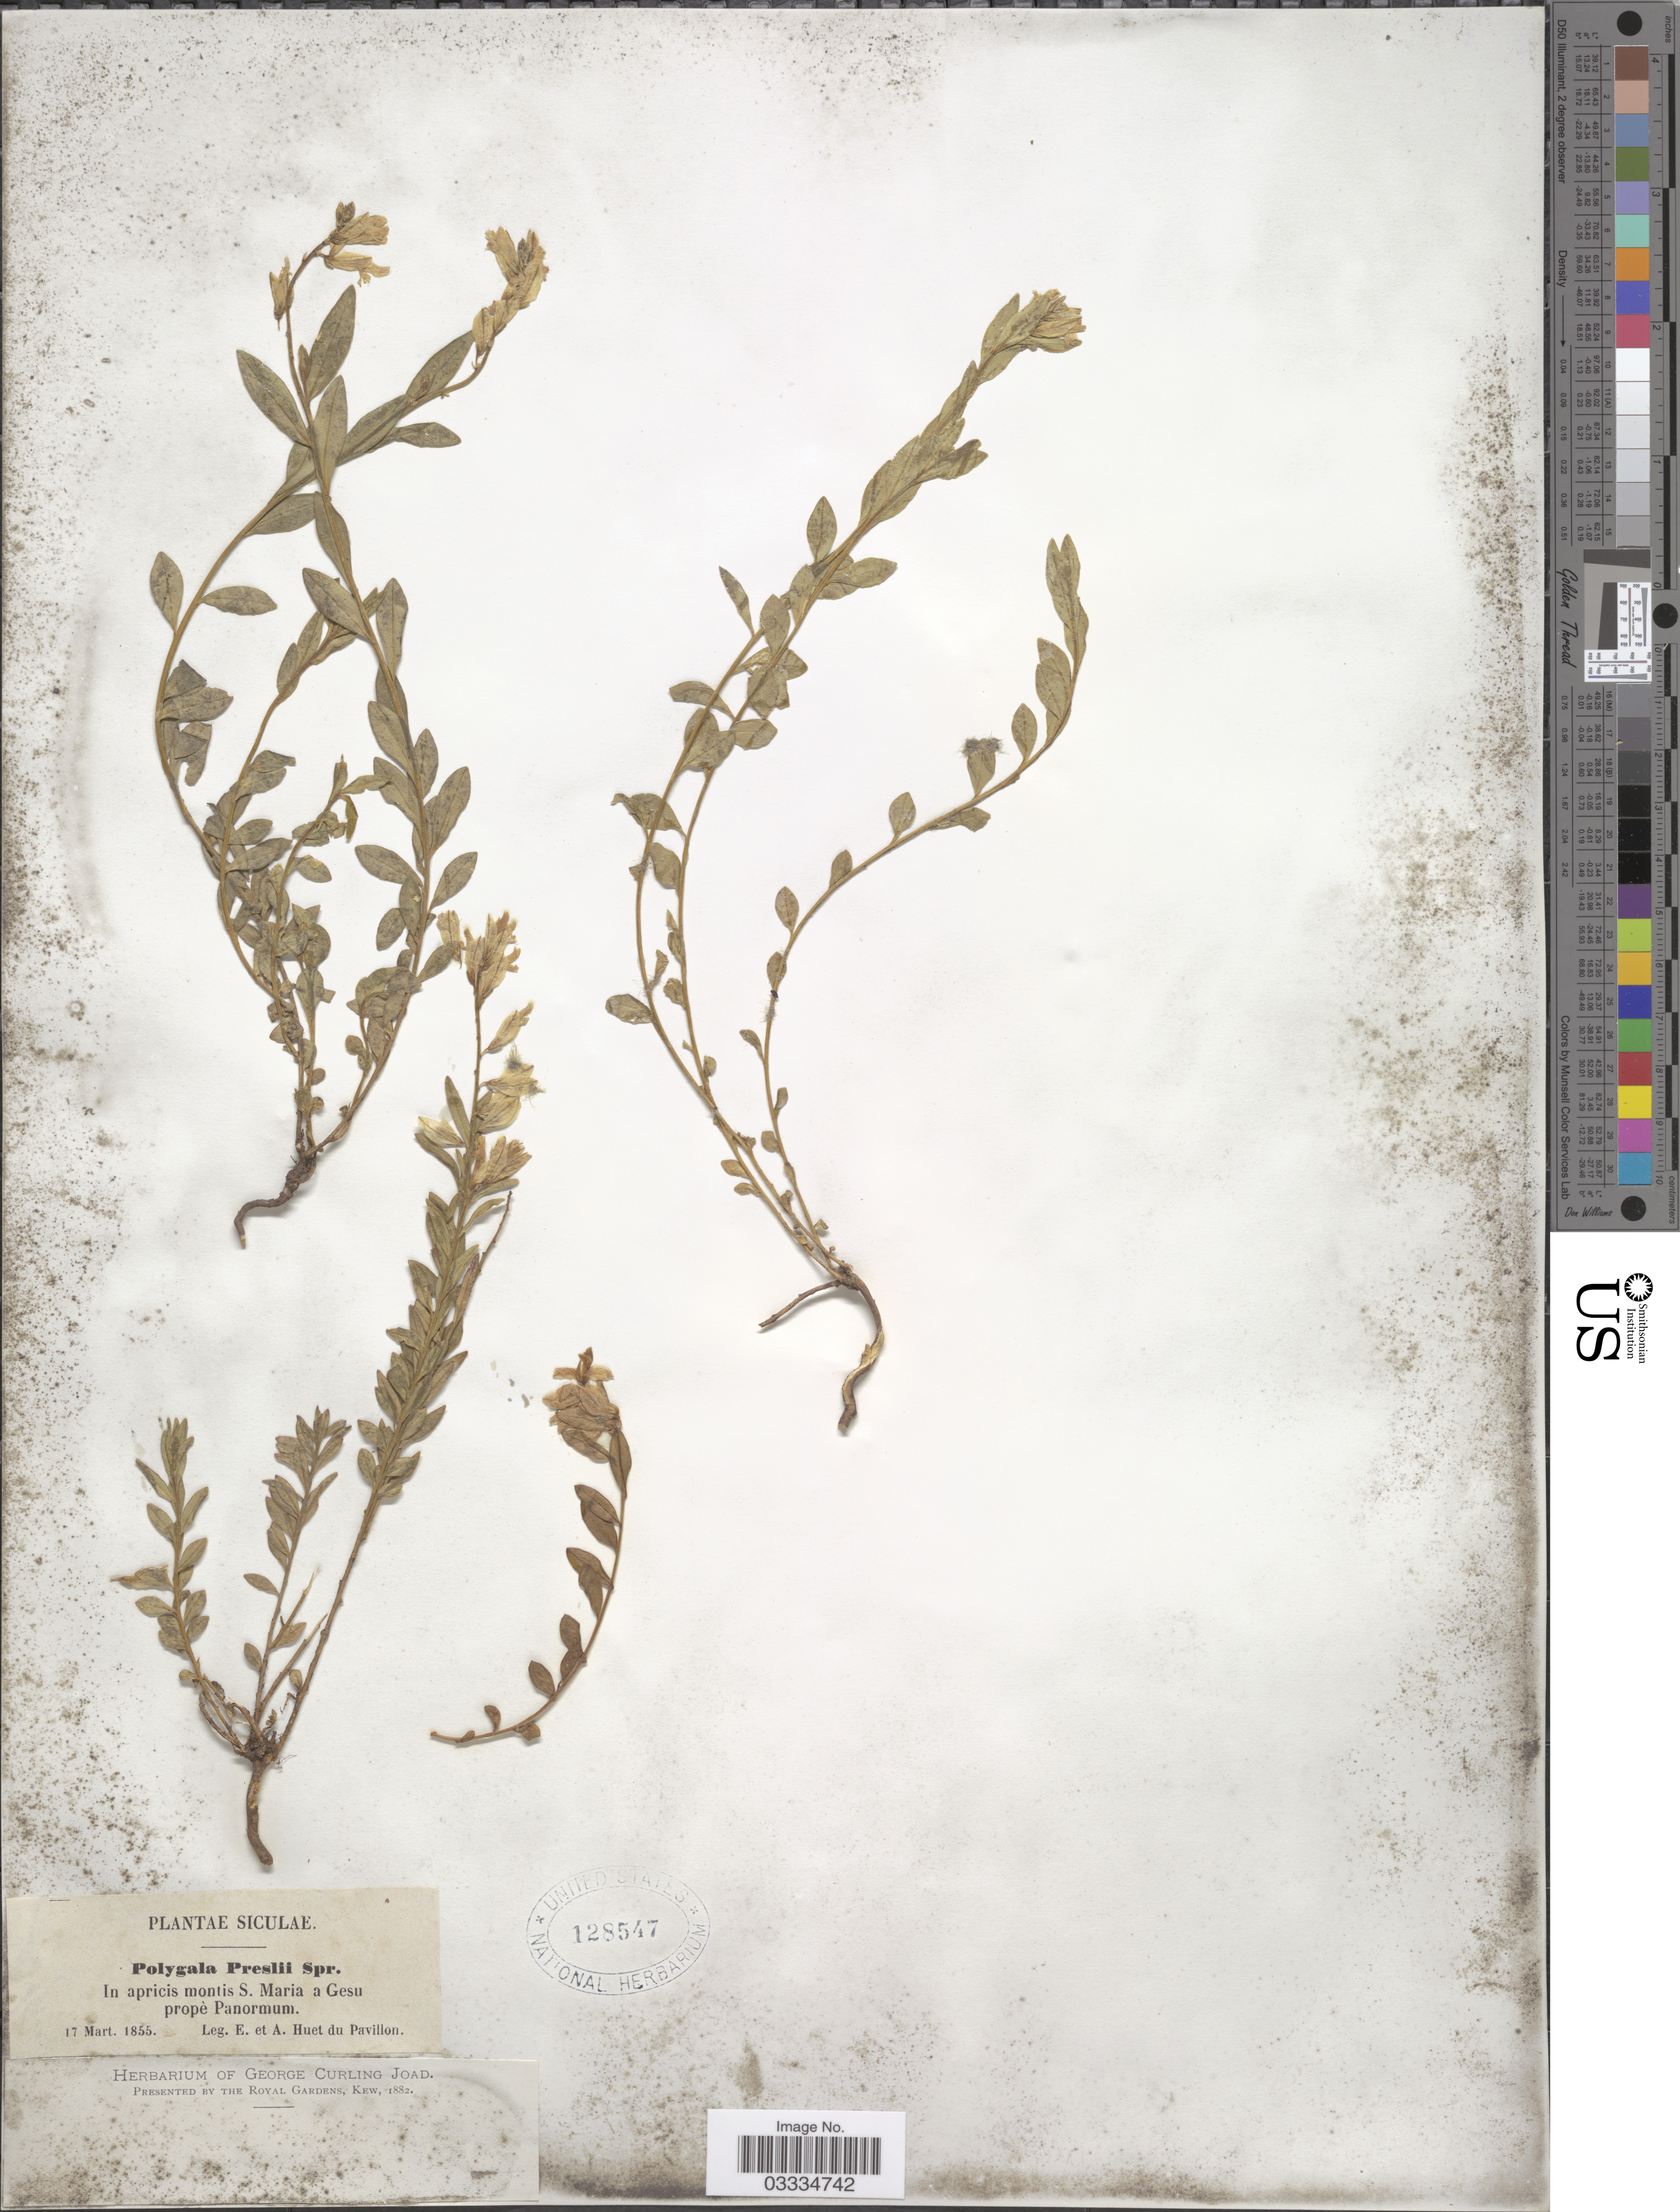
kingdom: Plantae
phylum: Tracheophyta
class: Magnoliopsida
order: Fabales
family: Polygalaceae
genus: Polygala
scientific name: Polygala preslii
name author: Spreng.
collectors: E. Huet du Pavillon & A. Huet du Pavillon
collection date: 1855-03-17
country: Italy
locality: Siculae. In apricis montis S. Maria a Gesu propè Panormum.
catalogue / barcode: US 128547